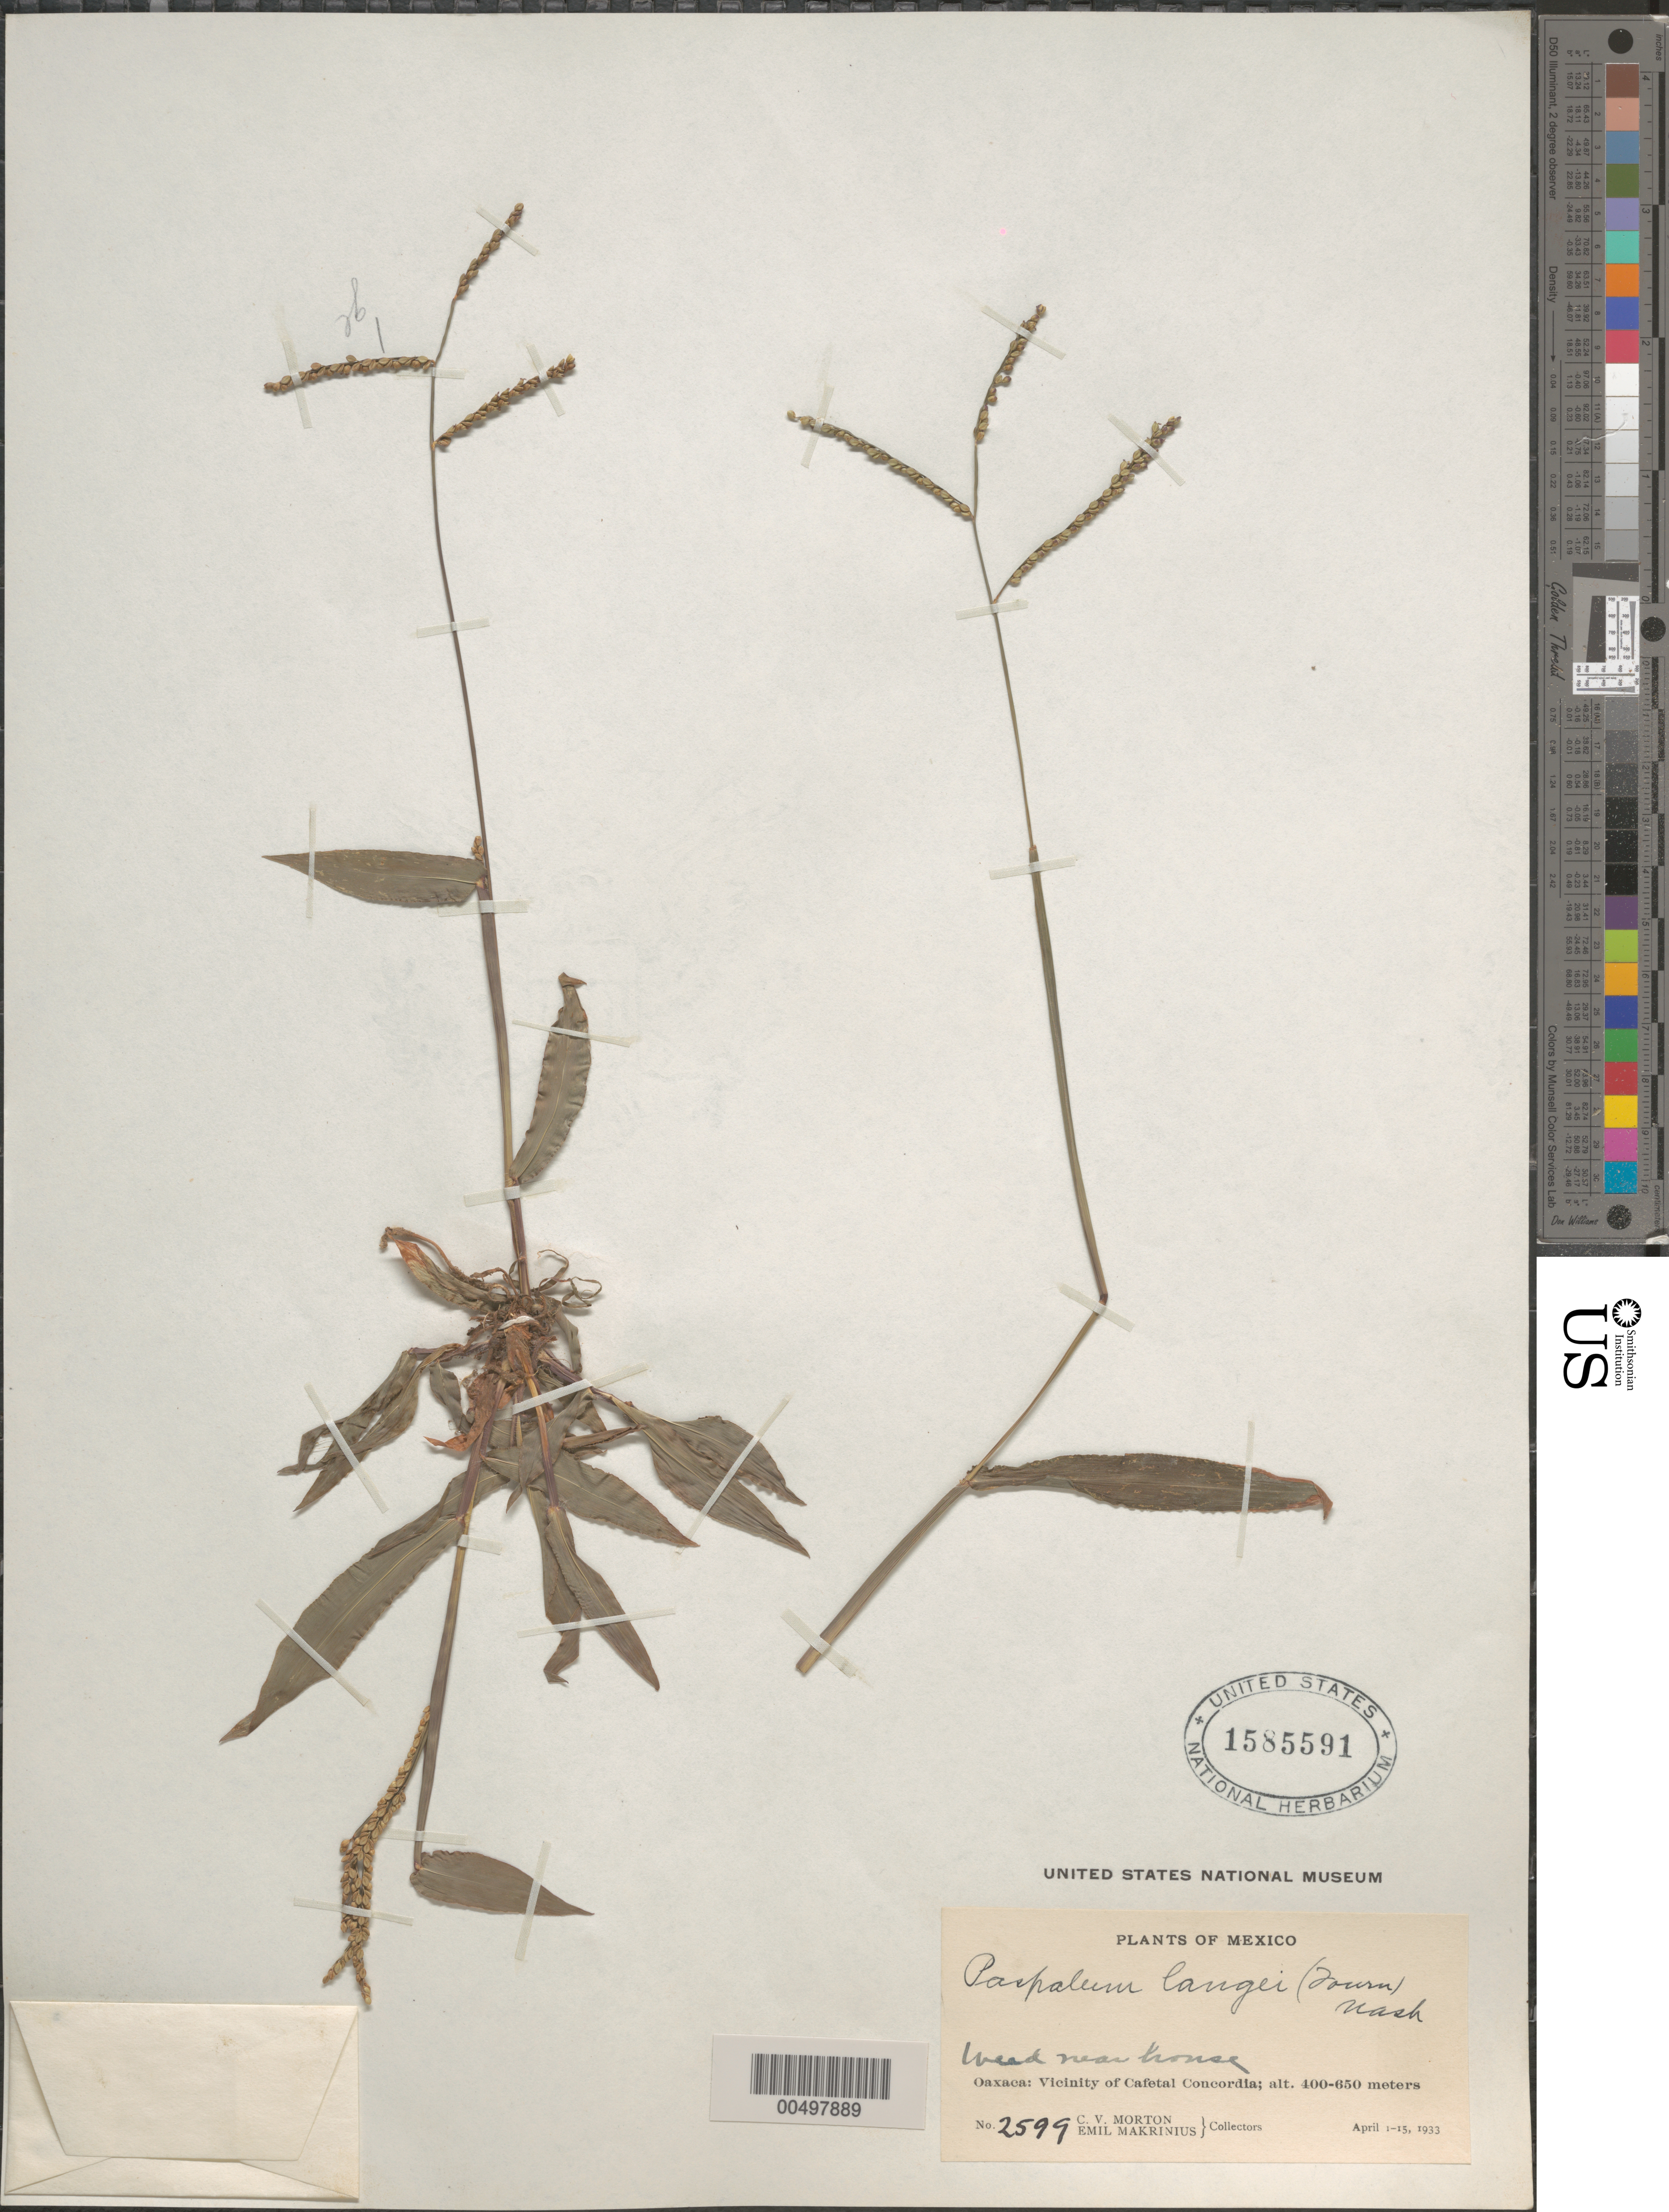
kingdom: Plantae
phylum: Tracheophyta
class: Liliopsida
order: Poales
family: Poaceae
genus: Paspalum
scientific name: Paspalum langei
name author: (E. Fourn.) Nash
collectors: C. V. Morton & E. Makrinius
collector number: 2599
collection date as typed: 1 Apr 1933 to 15 Apr 1933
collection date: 1933-04-01/1933-04-15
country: Mexico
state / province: Oaxaca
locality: Vicinity of Cafetal Concordia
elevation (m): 400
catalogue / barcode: US 1585591